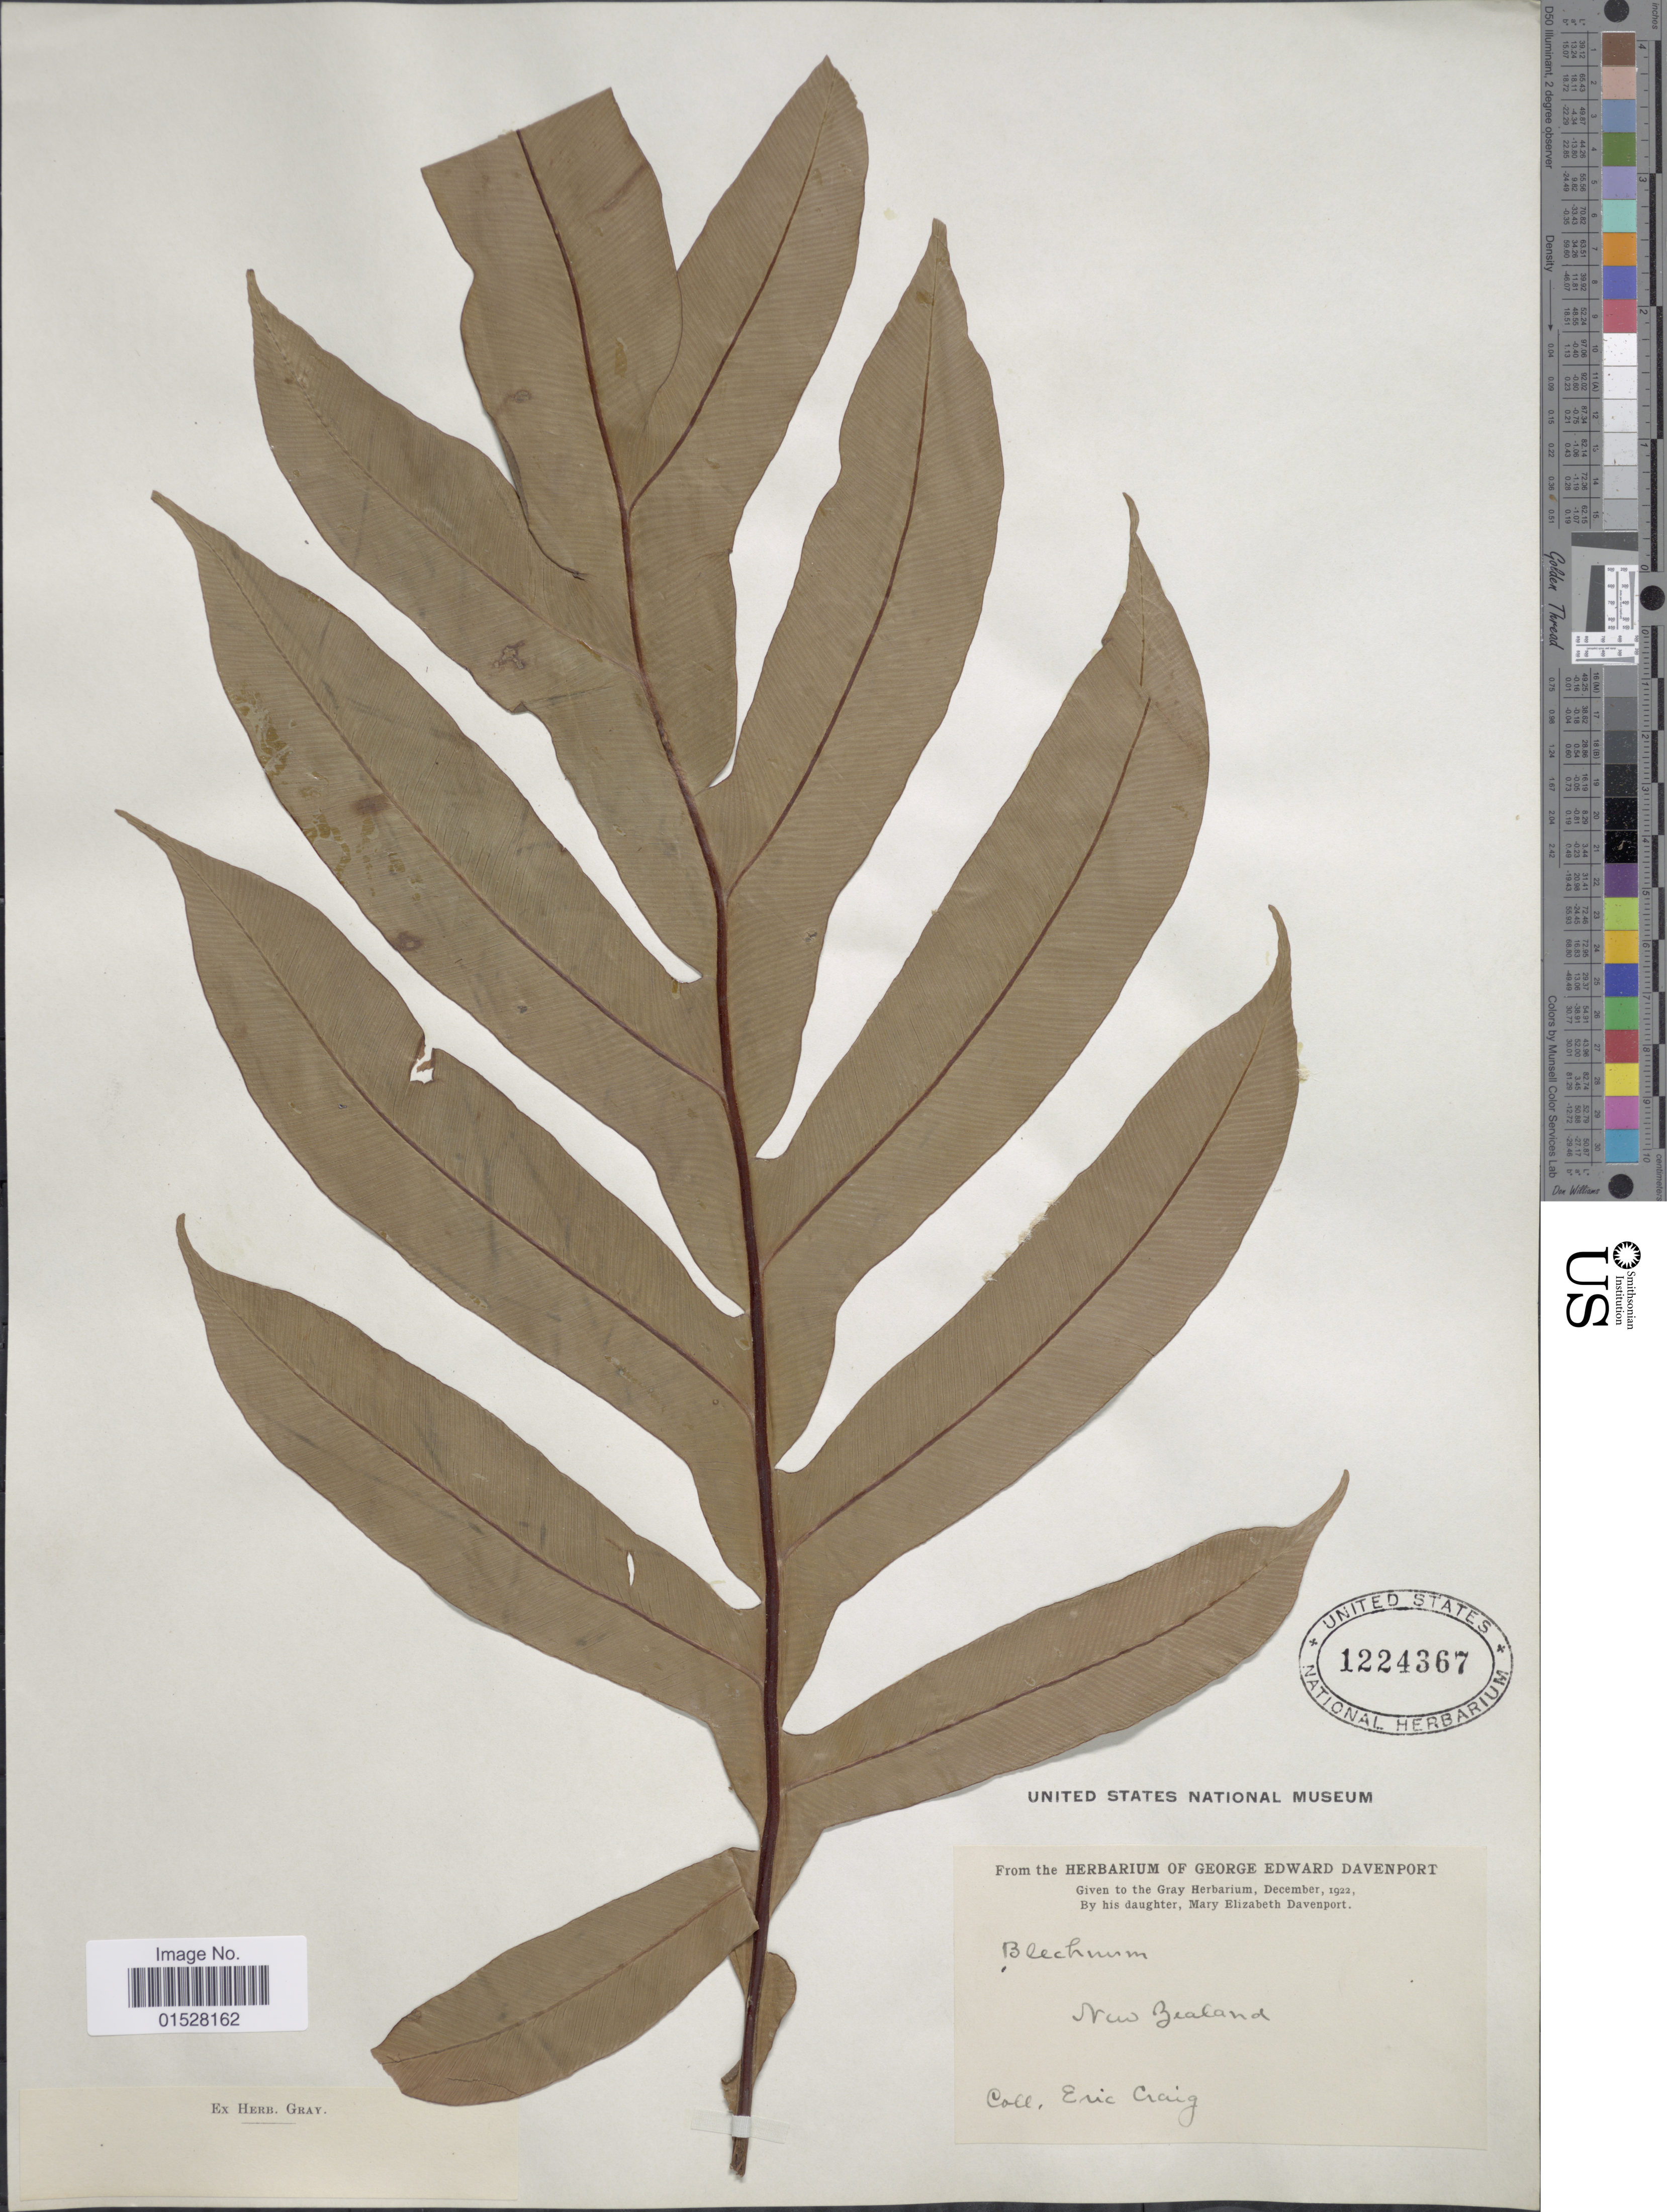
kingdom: Plantae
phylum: Tracheophyta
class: Polypodiopsida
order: Polypodiales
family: Blechnaceae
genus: Blechnum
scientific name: Blechnum patersonii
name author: (R. Br.) Mett.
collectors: E. Craig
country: New Zealand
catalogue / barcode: US 1224367